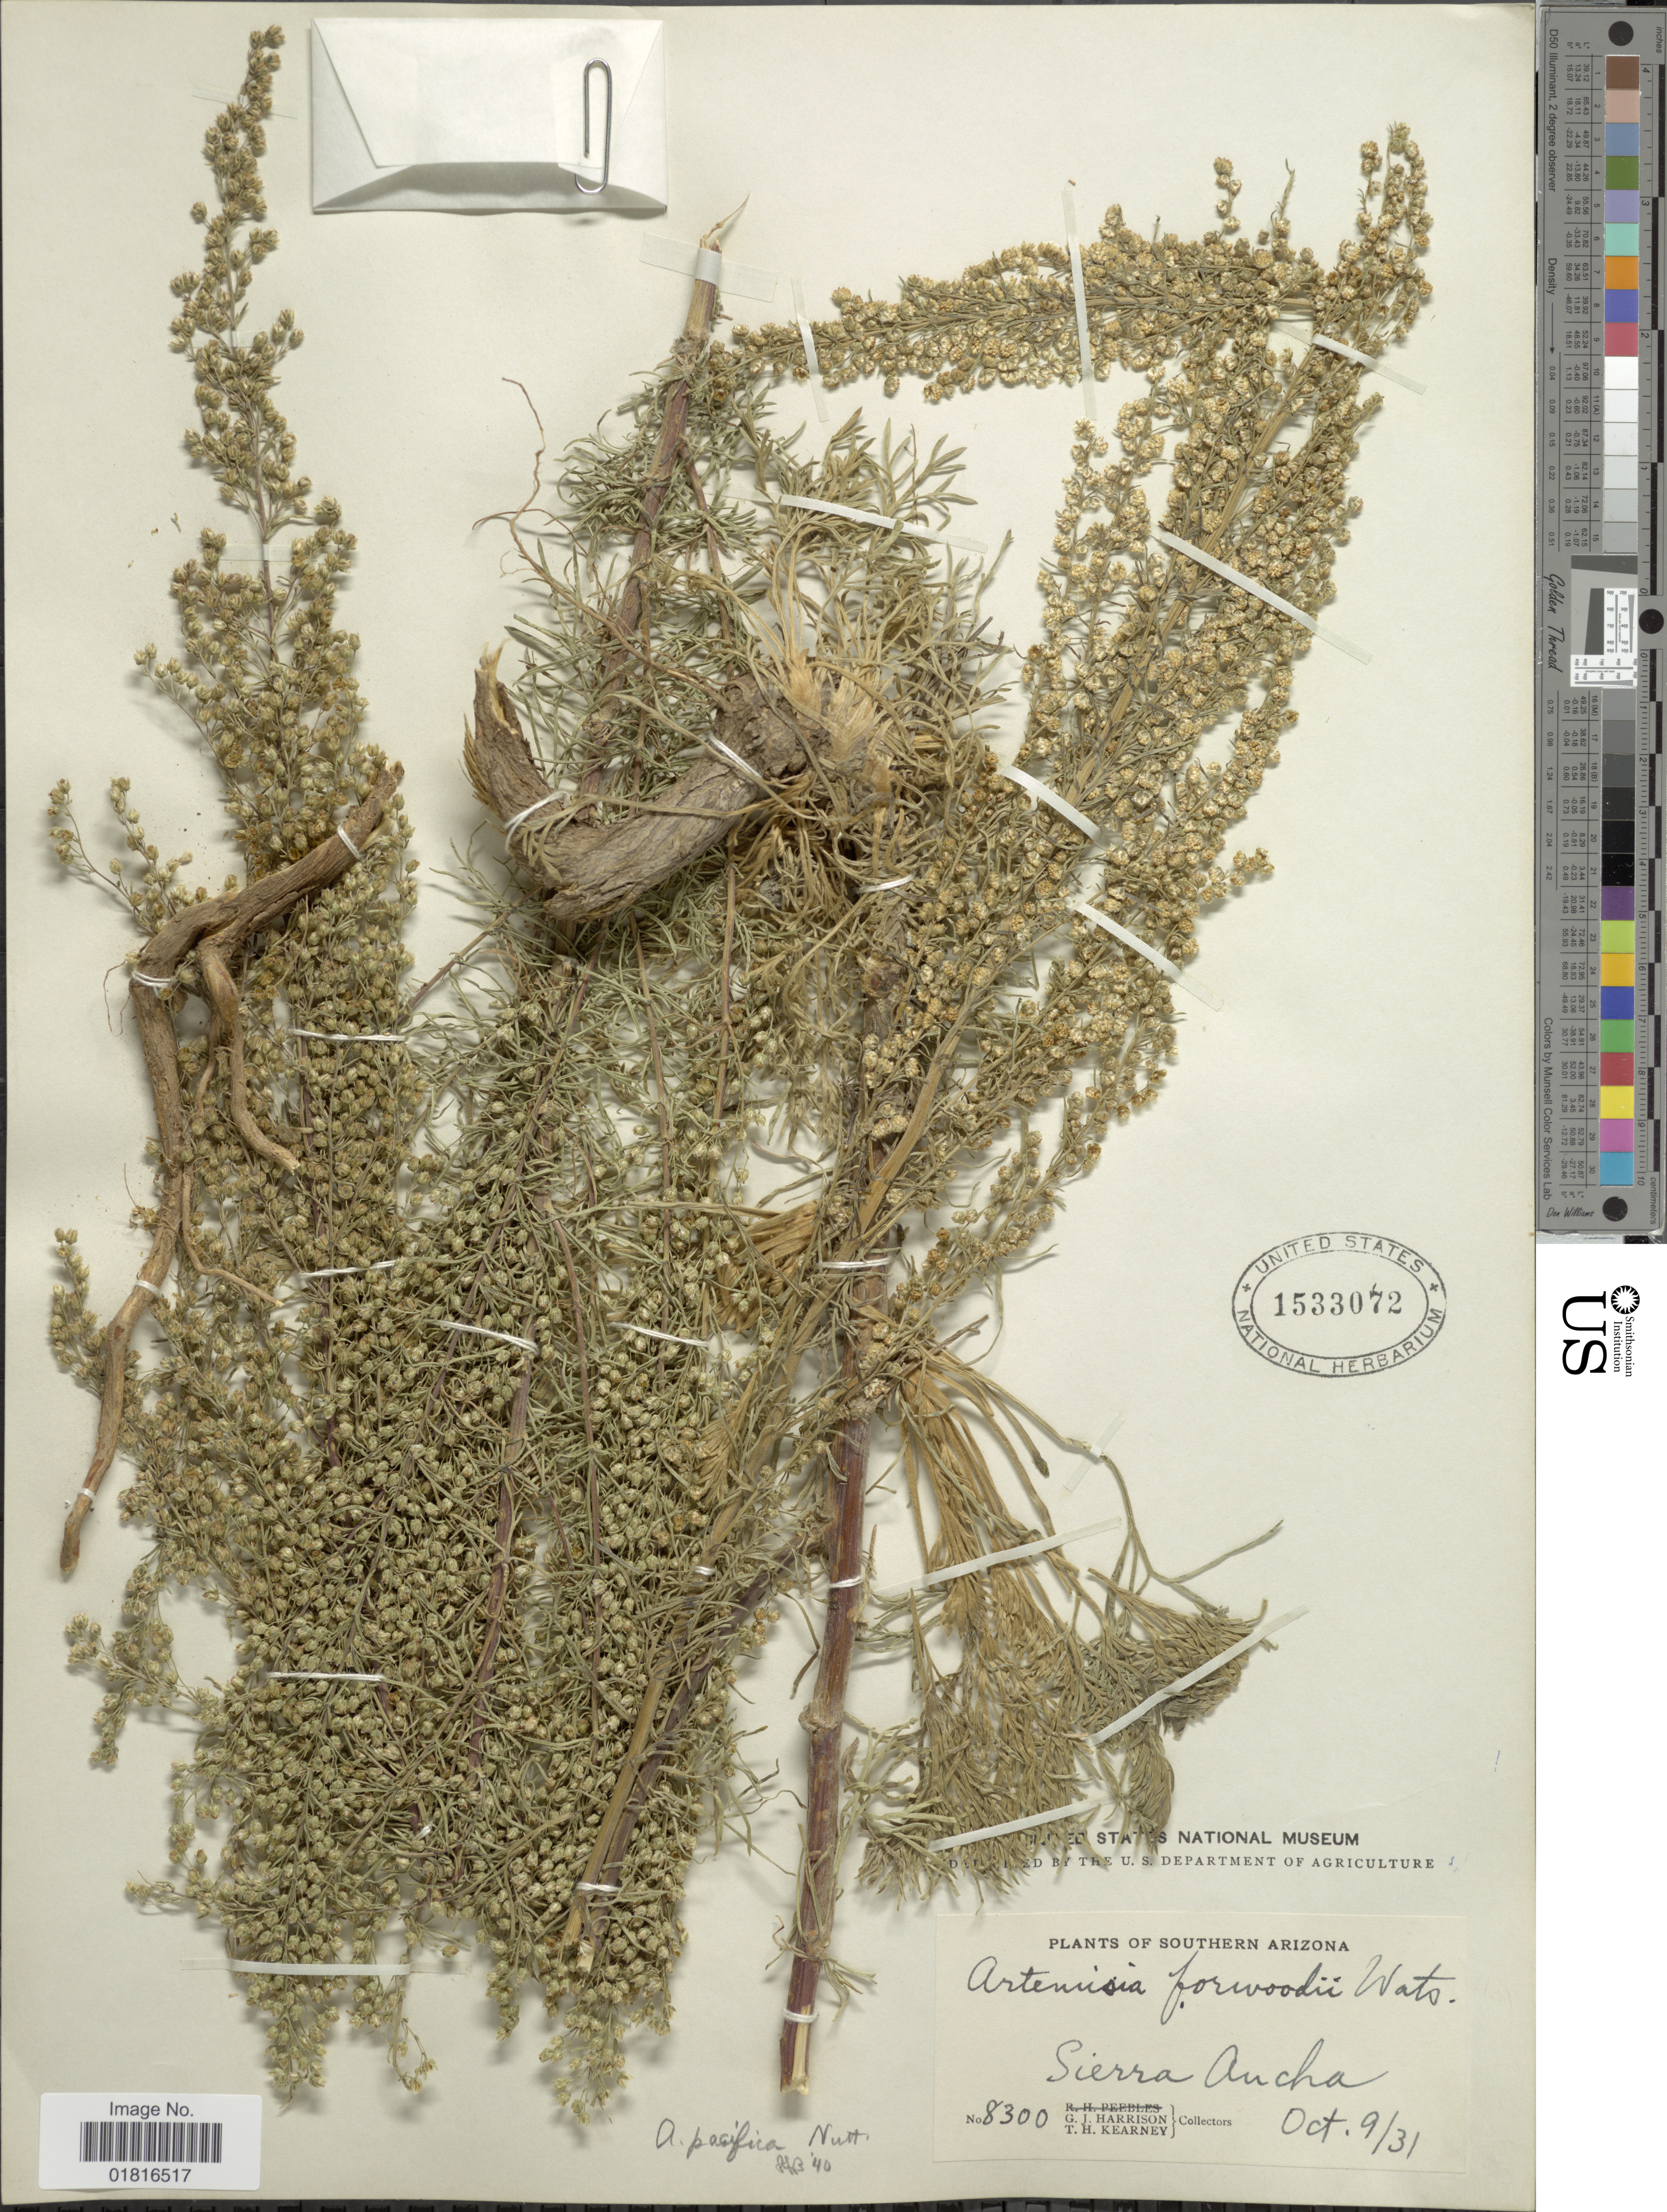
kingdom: Plantae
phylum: Tracheophyta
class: Magnoliopsida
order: Asterales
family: Asteraceae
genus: Artemisia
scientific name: Artemisia pacifica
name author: Nutt.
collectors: G. J. Harrison & T. H. Kearney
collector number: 8300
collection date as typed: Transcribed d/m/y: 9/10/31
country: United States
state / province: Arizona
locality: Southern Arizona, Sierra Ancha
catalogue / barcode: US 1533072